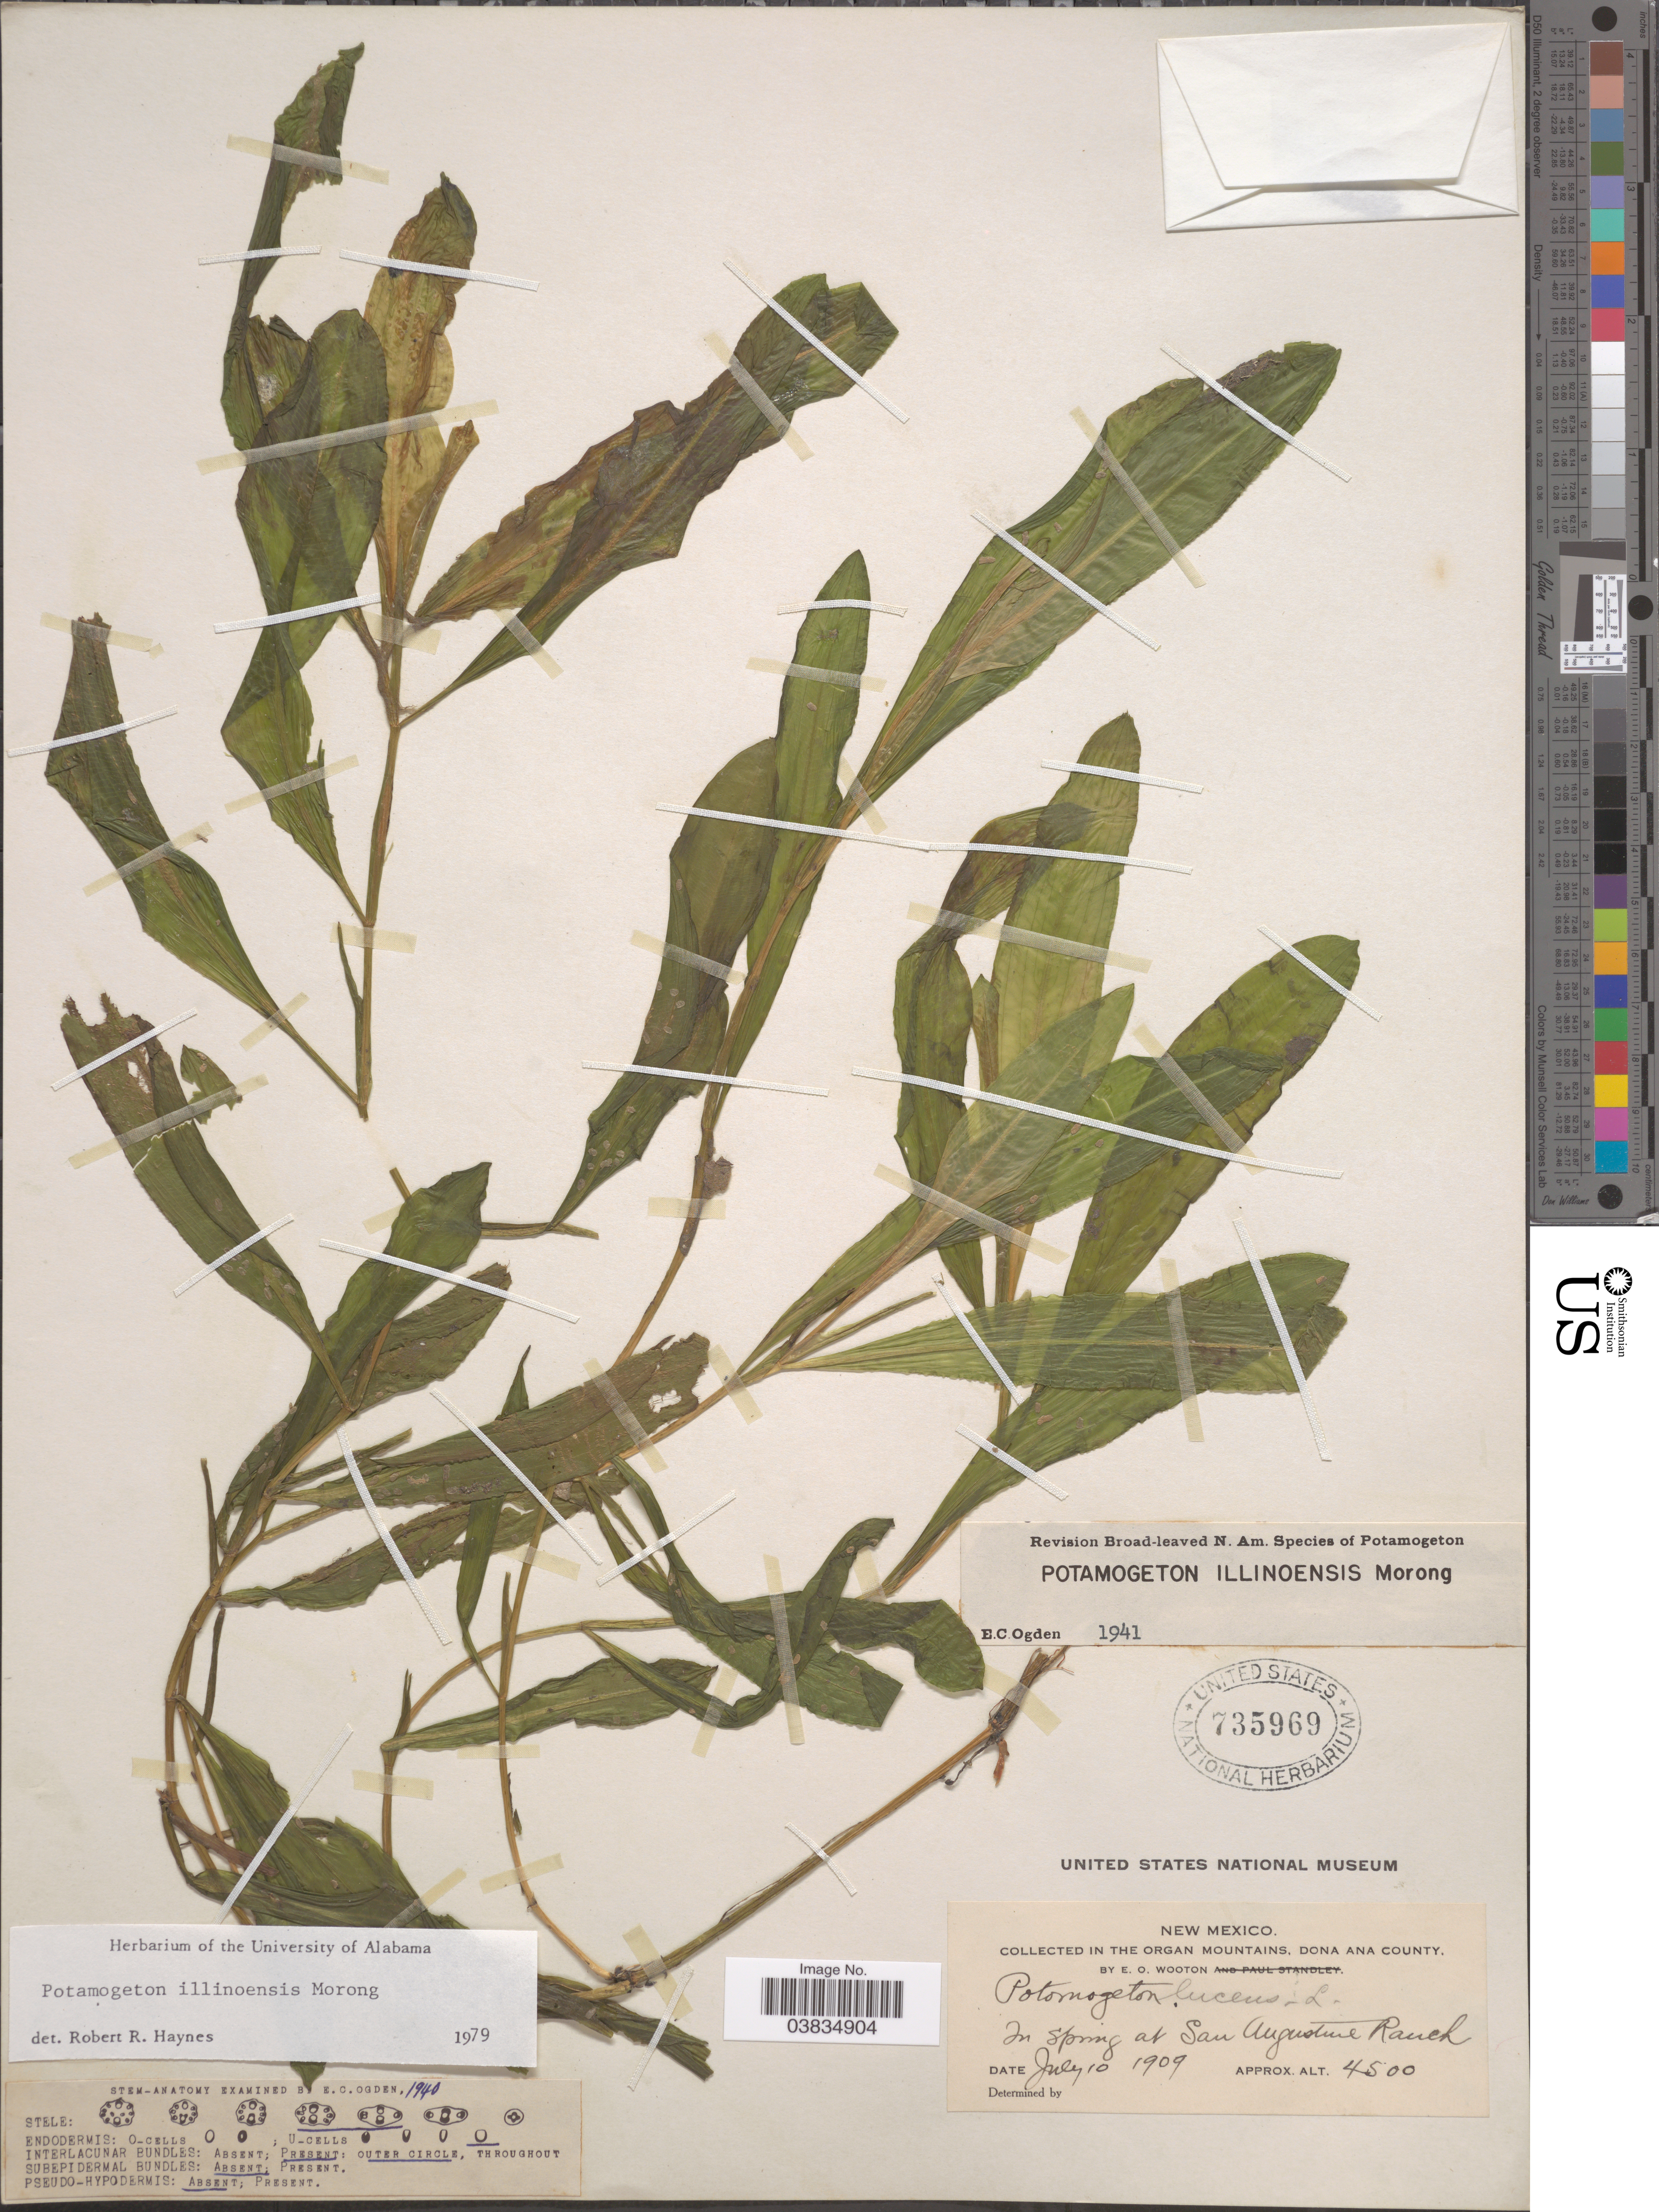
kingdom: Plantae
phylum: Tracheophyta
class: Liliopsida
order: Alismatales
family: Potamogetonaceae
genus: Potamogeton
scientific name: Potamogeton illinoensis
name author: Morong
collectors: E. O. Wooton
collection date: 1909-07-10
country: United States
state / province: New Mexico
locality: In the Organ Mountains, Dona Ana County. In spring at San Augustine Ranch.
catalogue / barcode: US 735969